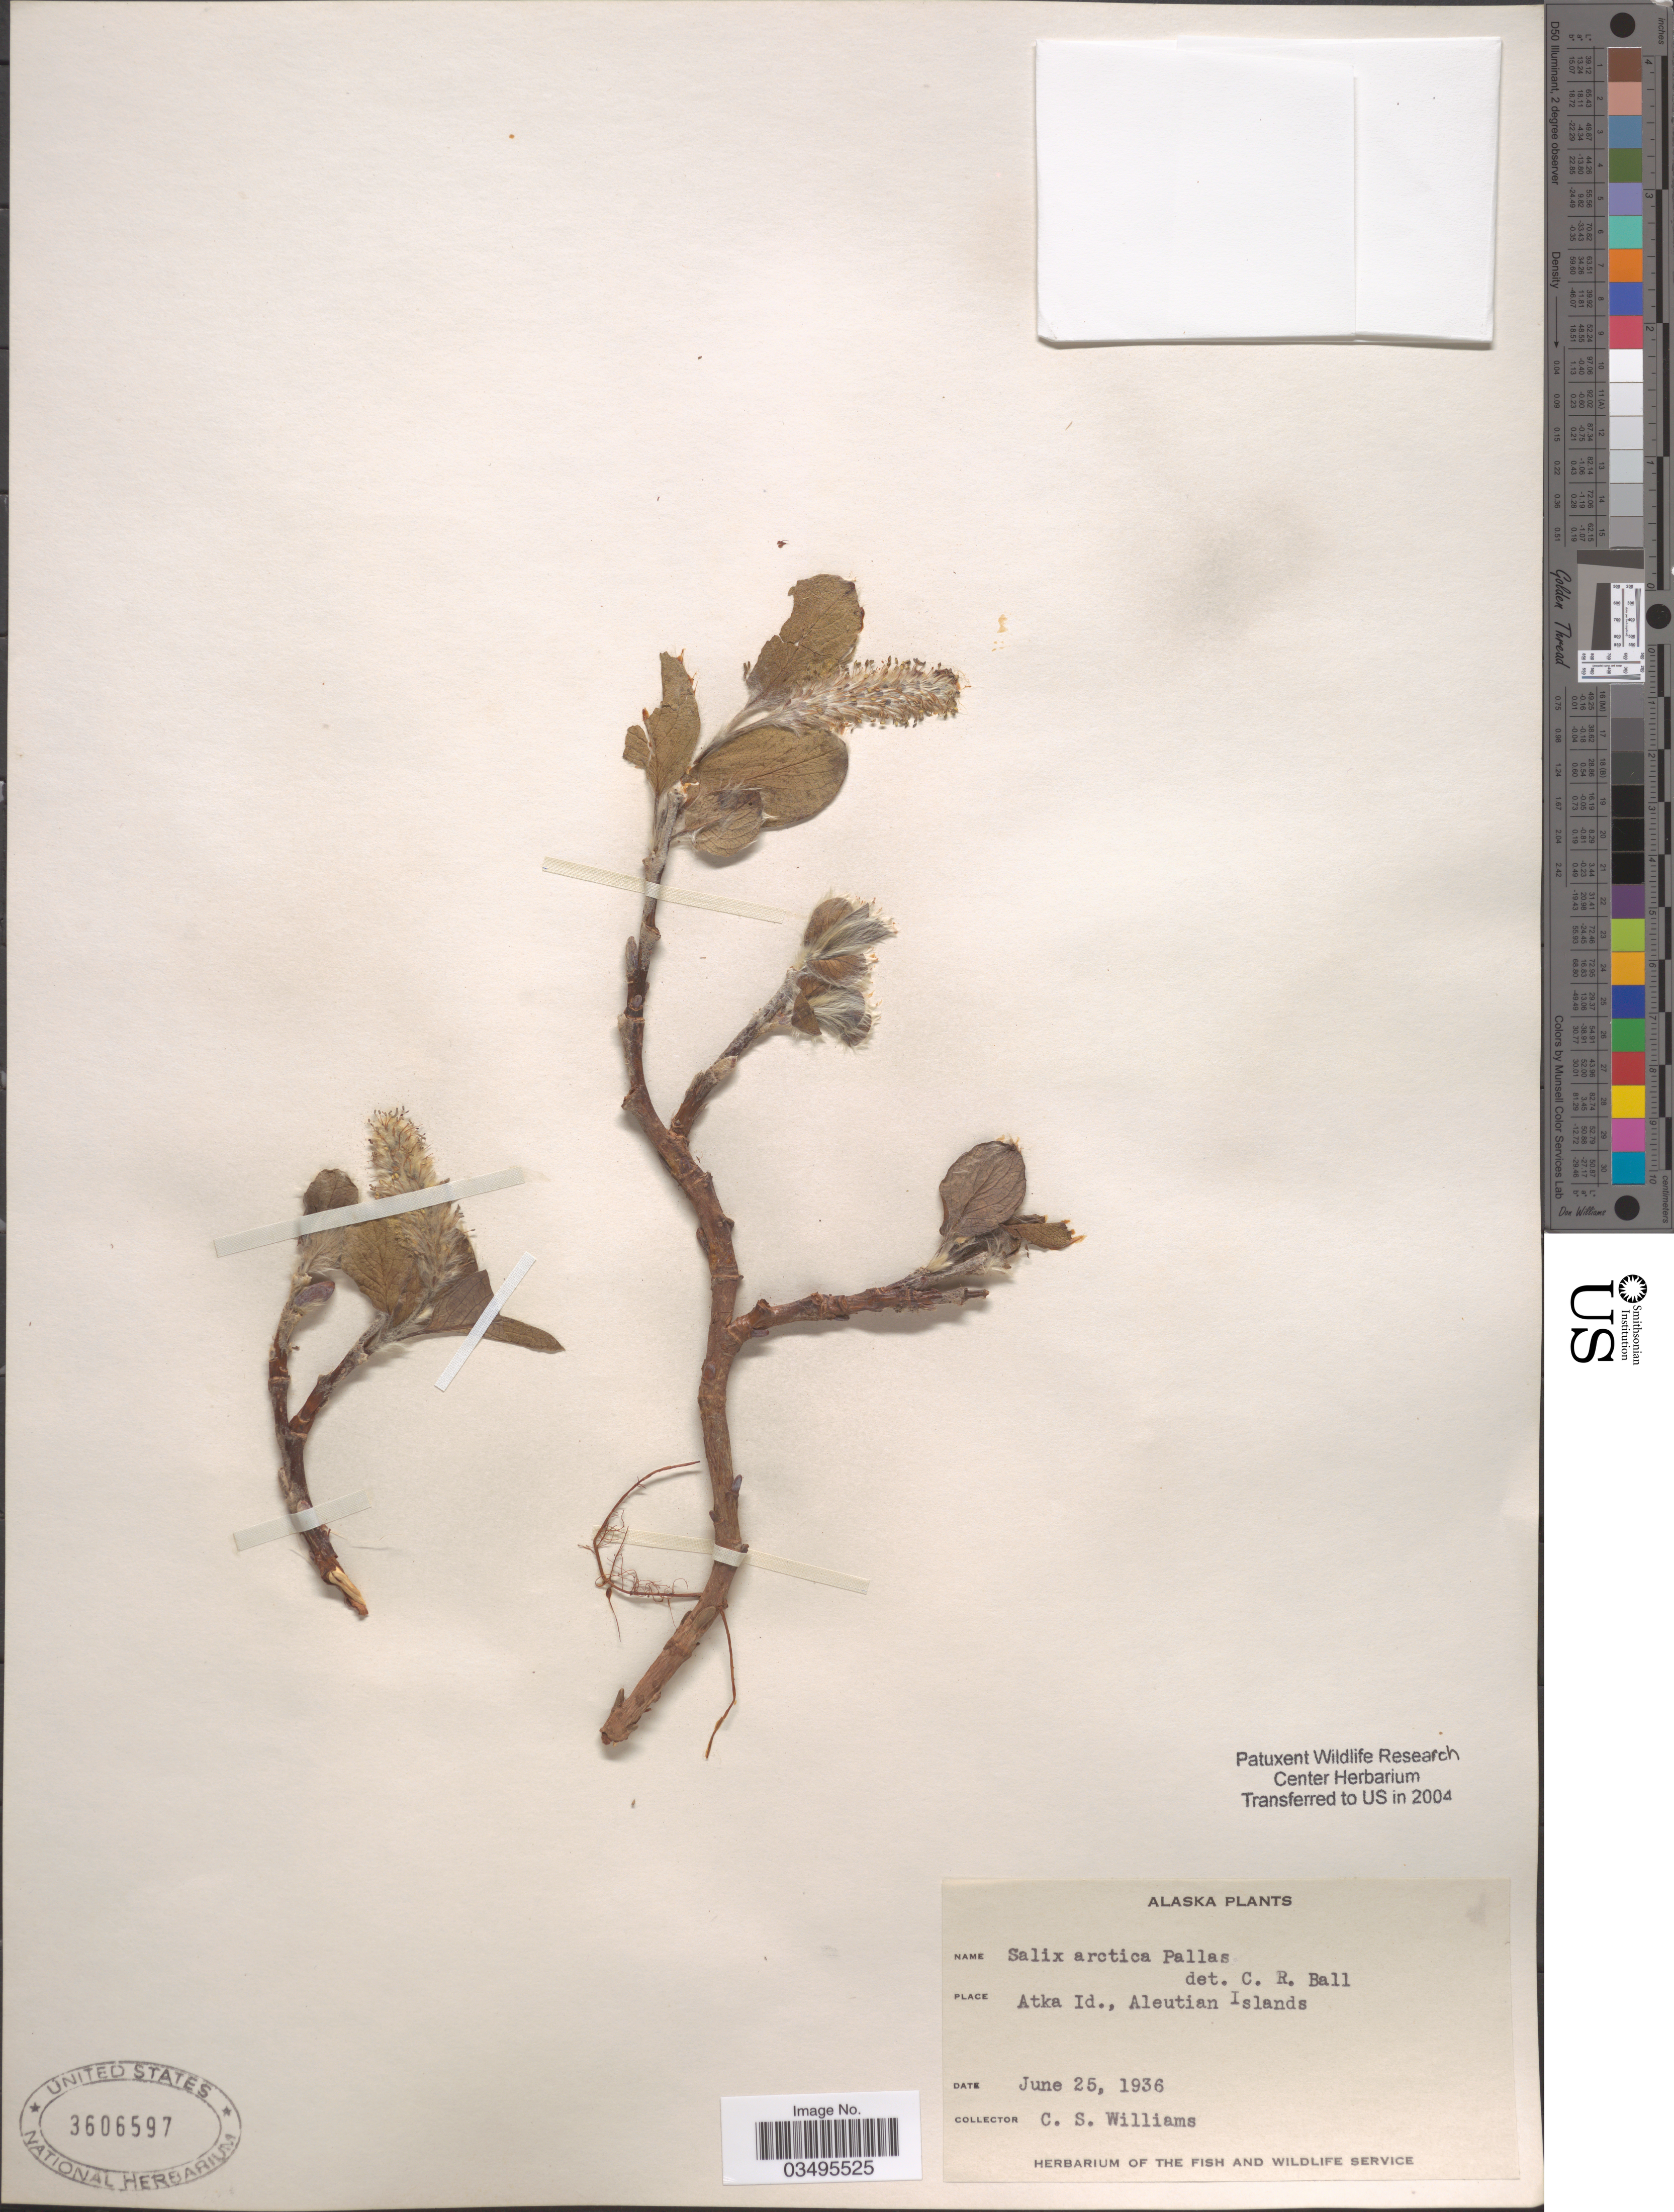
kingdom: Plantae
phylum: Tracheophyta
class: Magnoliopsida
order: Malpighiales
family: Salicaceae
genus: Salix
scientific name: Salix arctica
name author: Pall.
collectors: C. Williams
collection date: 1936-06-25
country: United States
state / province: Alaska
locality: Atka Id., Aleutian Islands.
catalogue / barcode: US 3606597